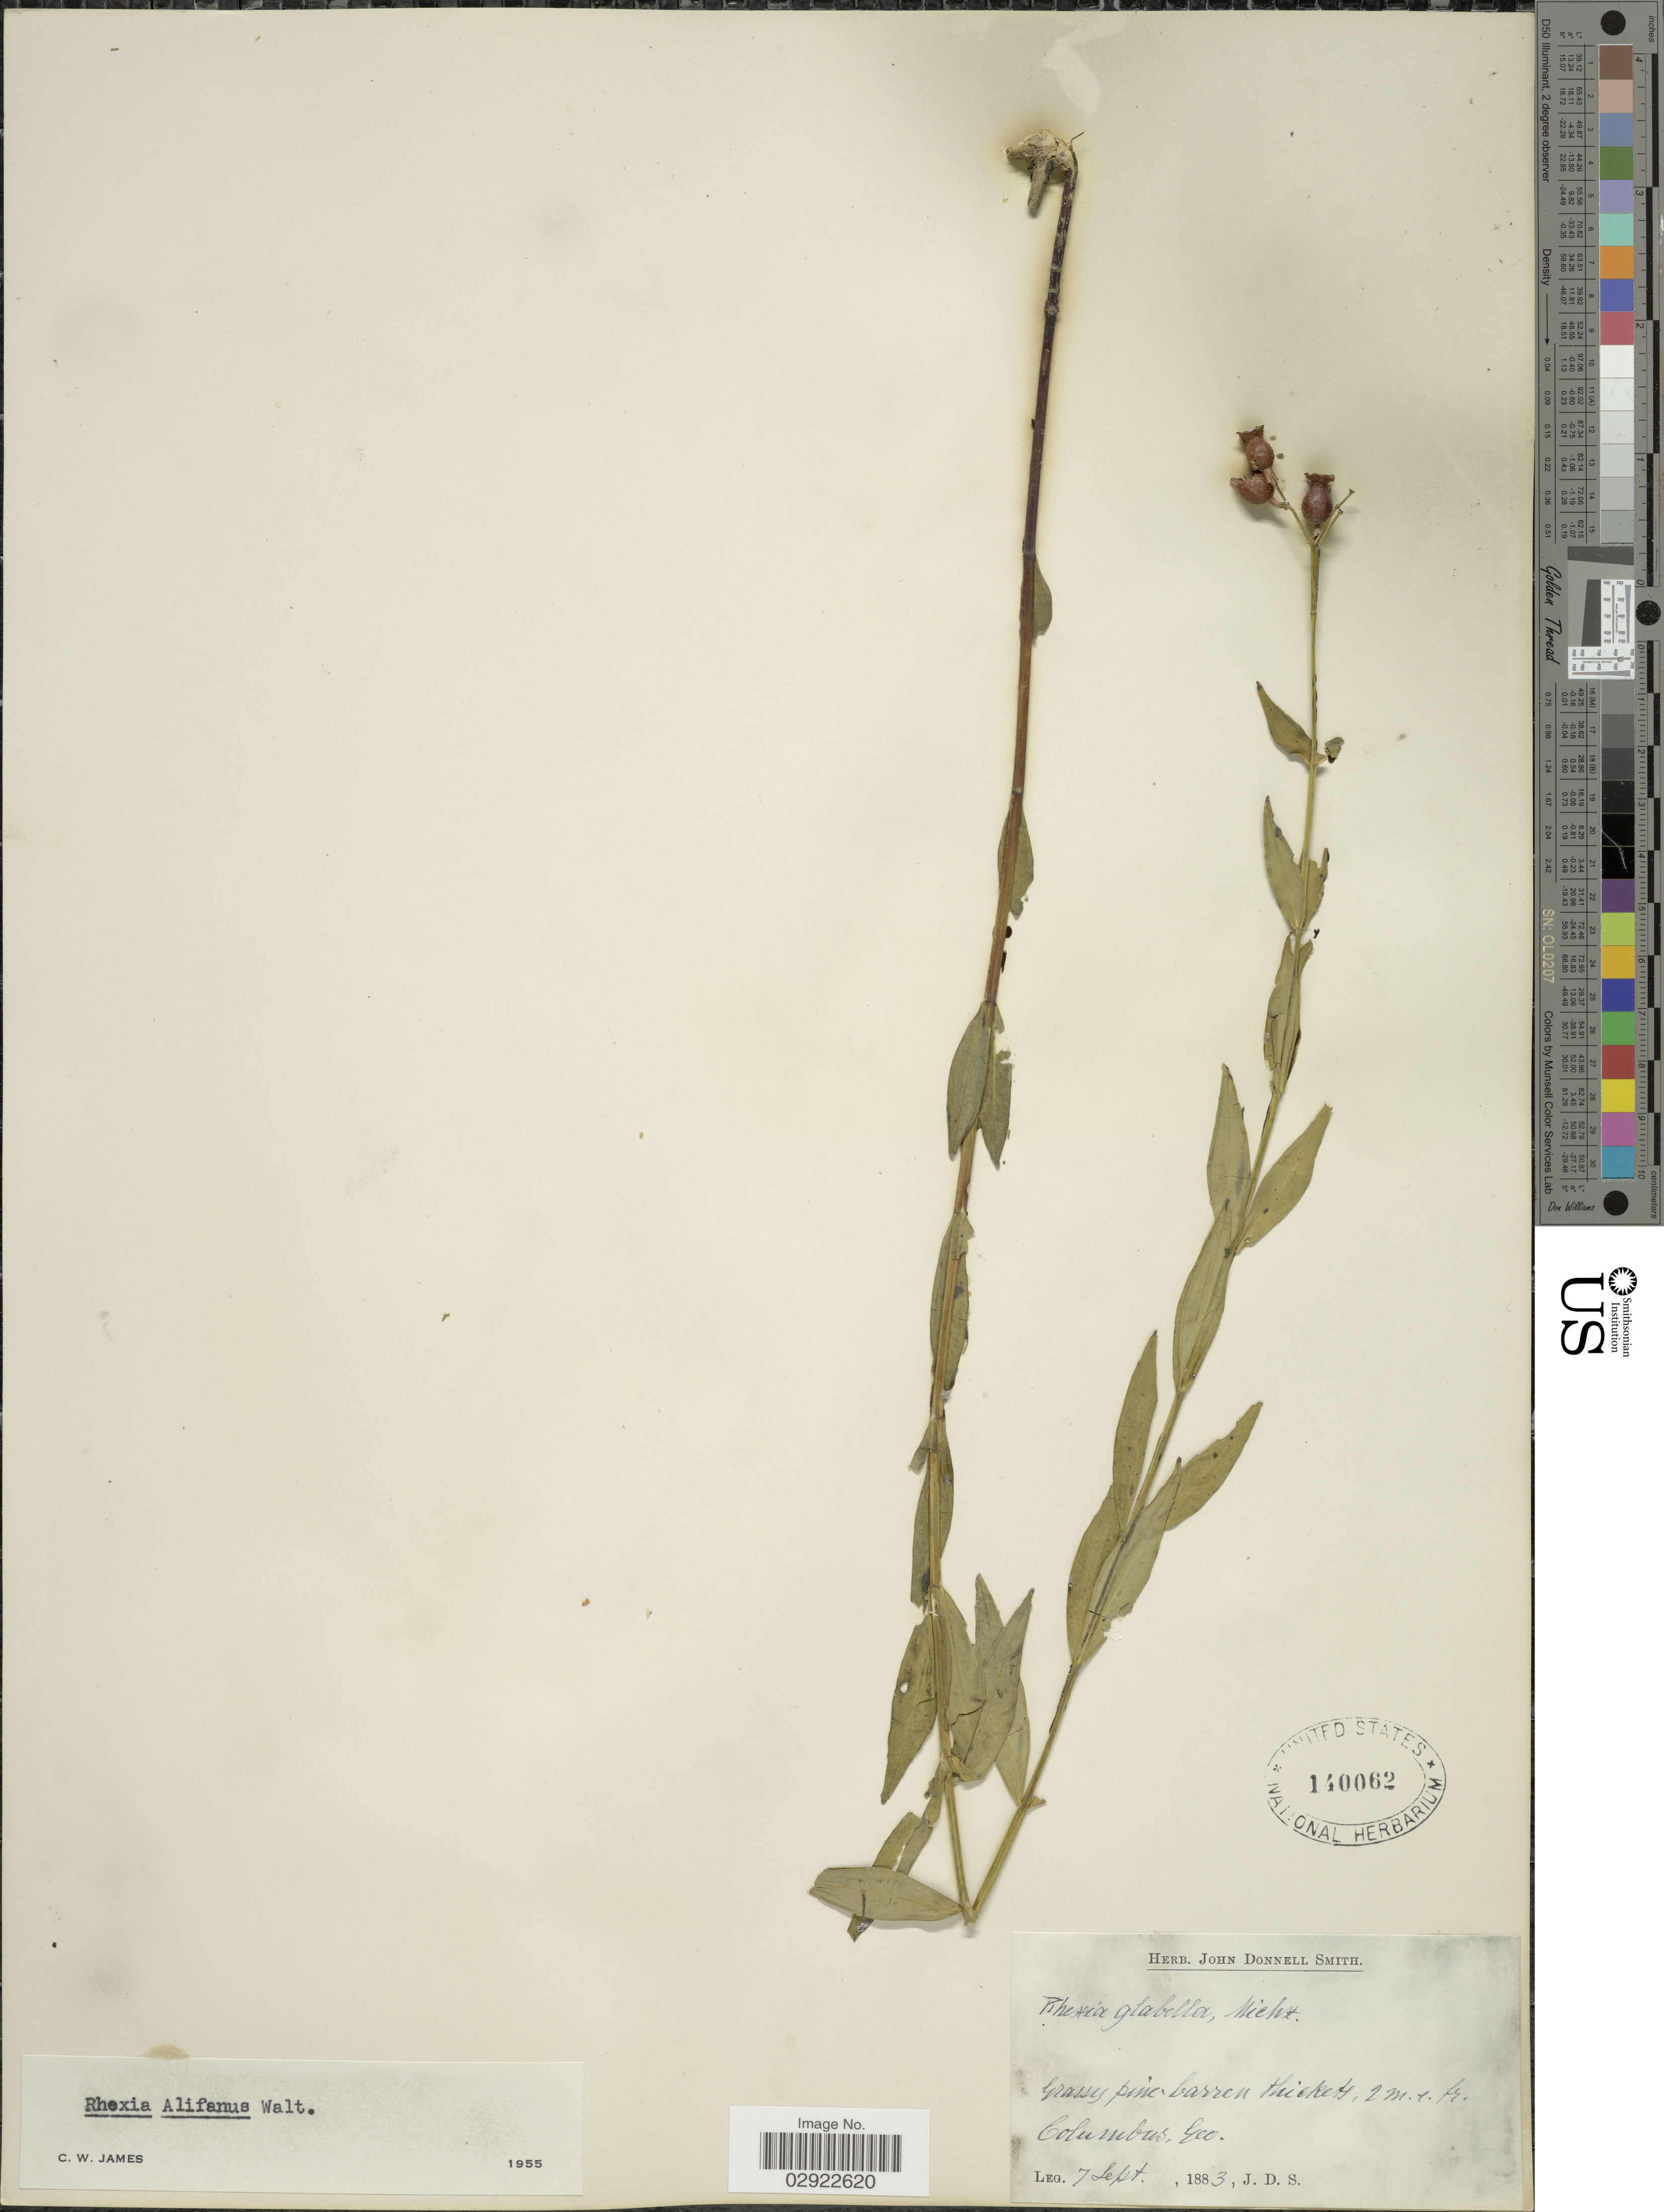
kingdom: Plantae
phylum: Tracheophyta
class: Magnoliopsida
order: Myrtales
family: Melastomataceae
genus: Rhexia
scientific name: Rhexia alifanus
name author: Walter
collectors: J. Donnell Smith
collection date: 1883-09-07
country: United States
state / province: Georgia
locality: Grassy pine-barren thickets, 2 m. e. fr. Columbus.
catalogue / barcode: US 140062